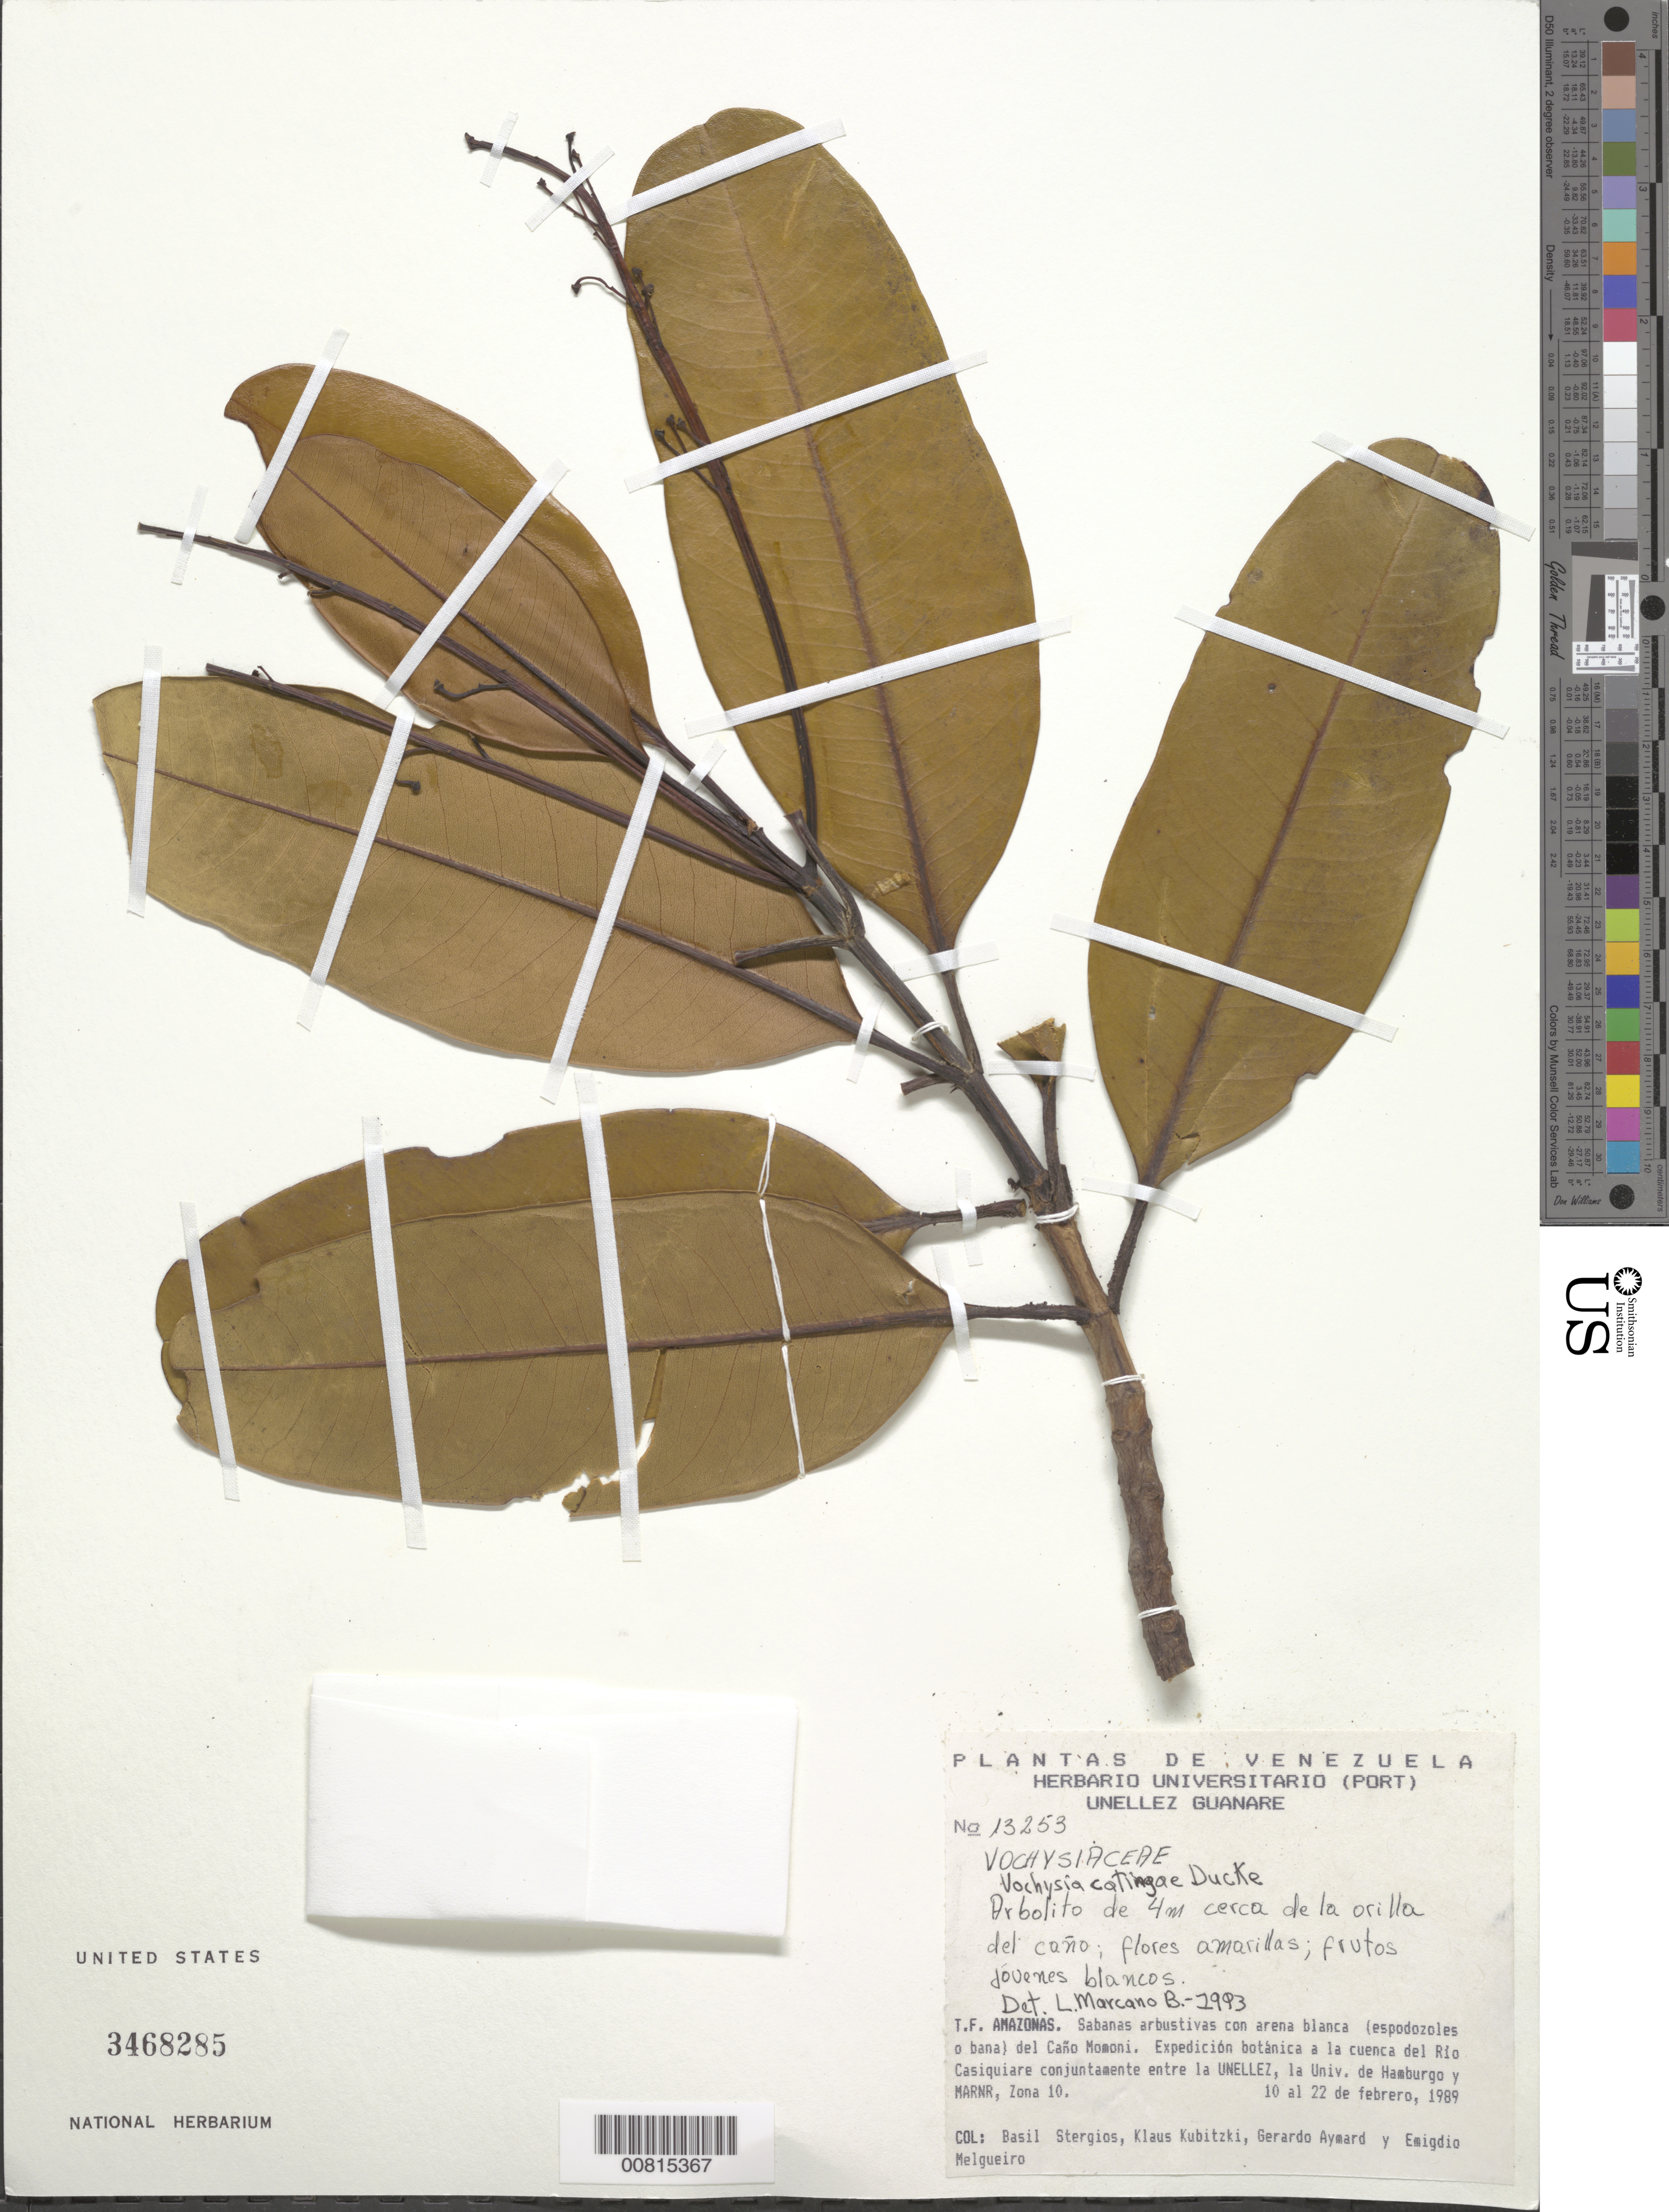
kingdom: Plantae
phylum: Tracheophyta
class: Magnoliopsida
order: Myrtales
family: Vochysiaceae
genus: Vochysia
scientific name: Vochysia catingae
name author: Ducke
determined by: Marcano-Berti, L.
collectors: B. G. Stergios, K. Kubitzki, G. A. Aymard & E. Melgueiro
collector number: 13253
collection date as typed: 10-Feb-89 to 22-Feb-89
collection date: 1989-02-10/1989-02-22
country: Venezuela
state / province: Amazonas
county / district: Río Negro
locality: Río Casiquaire, Caño Momoni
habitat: Sabanas arbustivas con arena blanca del caño; cerca de la orilla del canño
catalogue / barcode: US 3468285